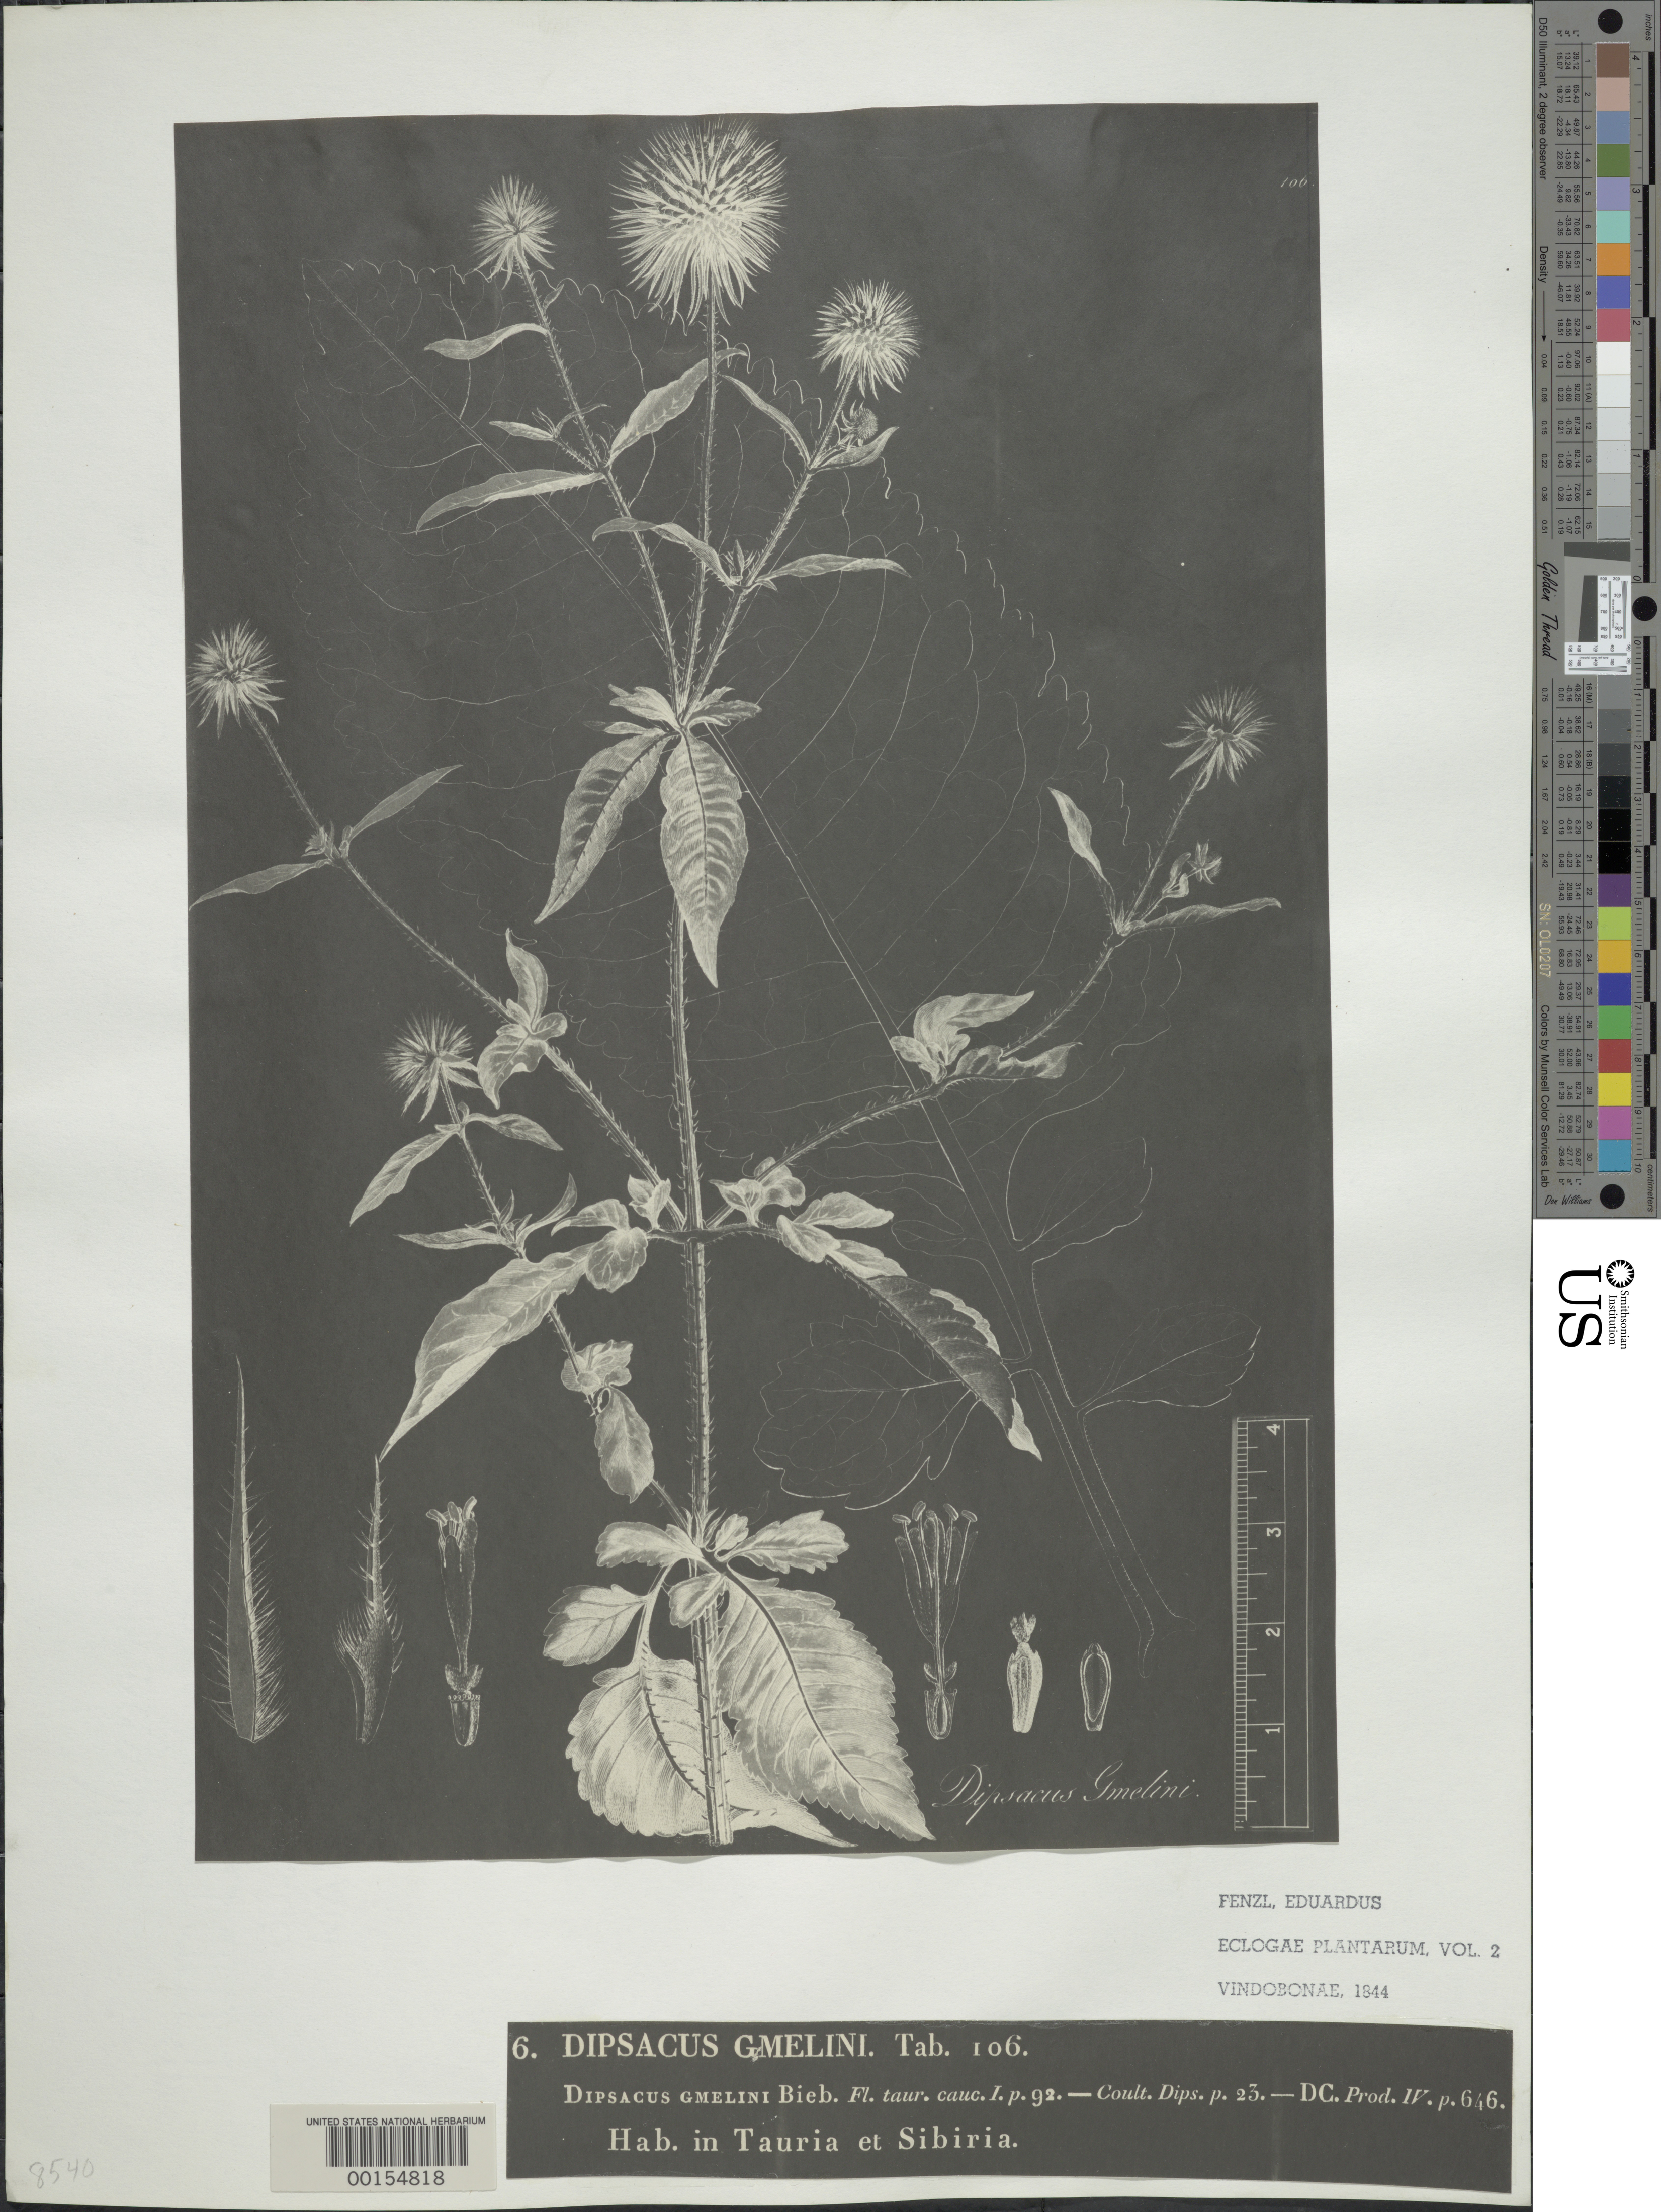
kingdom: Plantae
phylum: Tracheophyta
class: Magnoliopsida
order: Dipsacales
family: Caprifoliaceae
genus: Dipsacus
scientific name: Dipsacus gmelinii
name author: M. Bieb.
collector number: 6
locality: Tauria et Sibiria